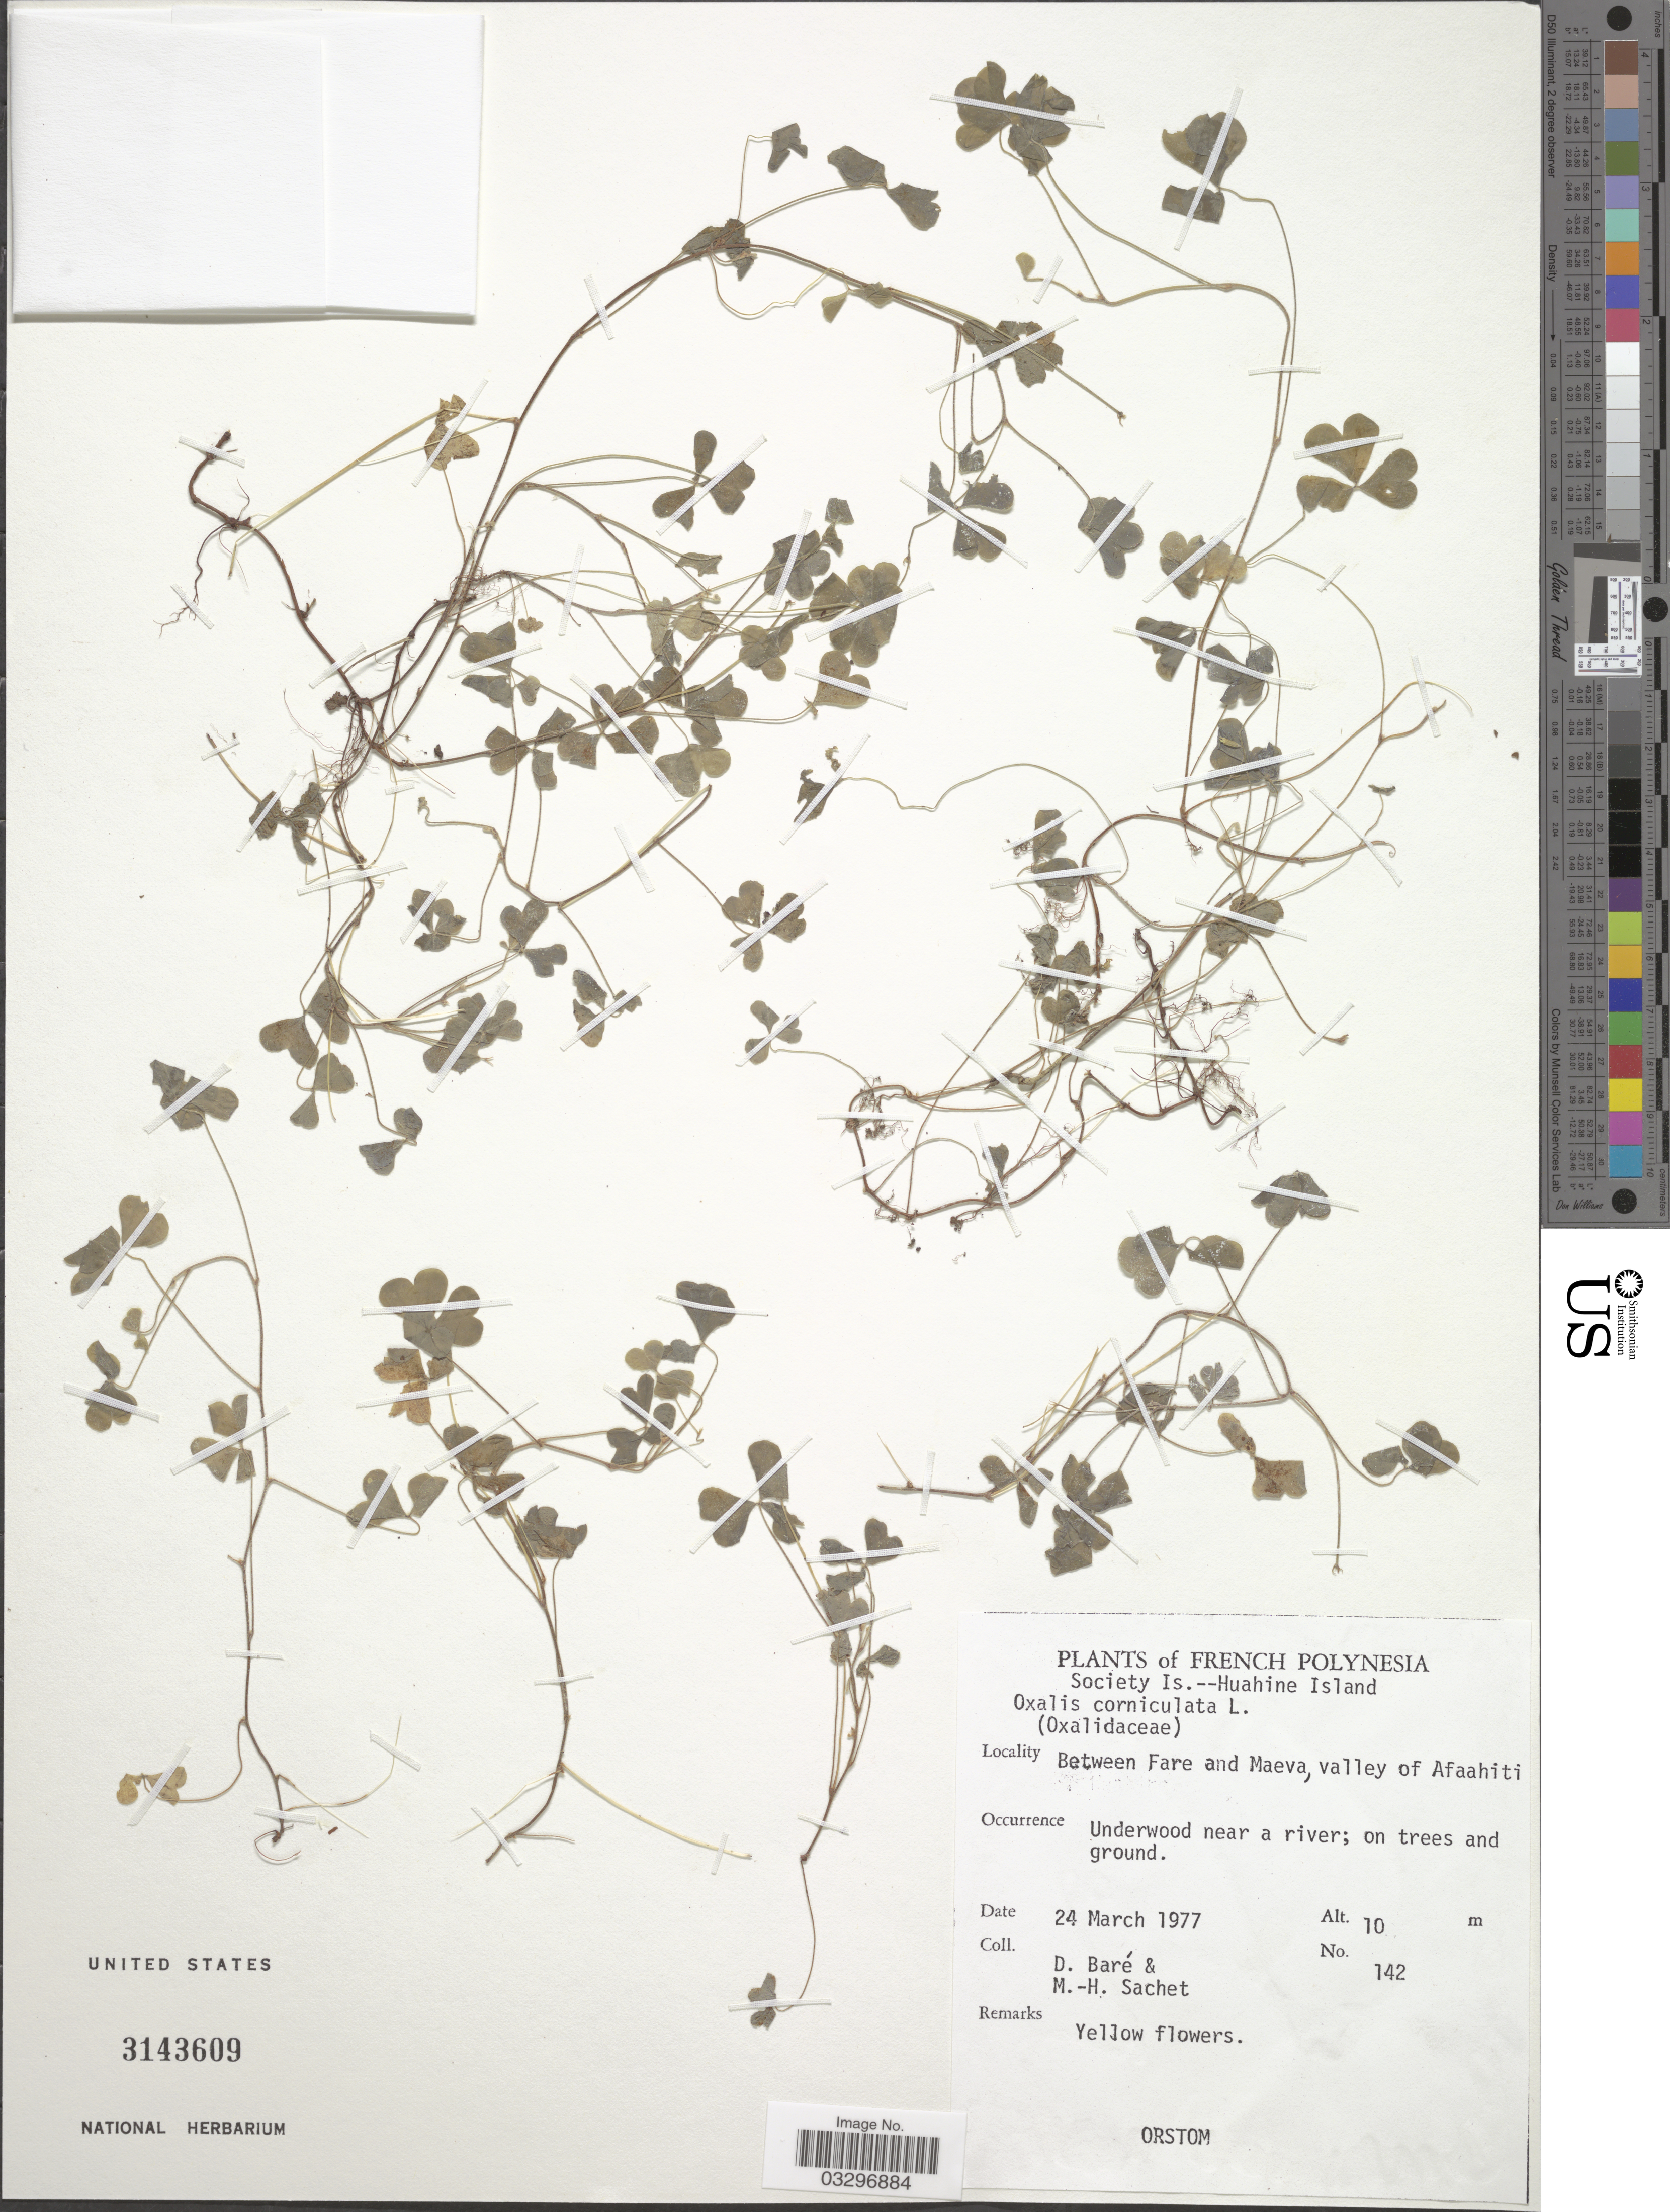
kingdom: Plantae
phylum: Tracheophyta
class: Magnoliopsida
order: Oxalidales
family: Oxalidaceae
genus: Oxalis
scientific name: Oxalis corniculata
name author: L.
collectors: D. Baré & M.-H. Sachet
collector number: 142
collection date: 1977-03-24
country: French Polynesia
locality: Society Is. -- Huahine Islands. Between Fare and Maeva, valley of Afaahiti.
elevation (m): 10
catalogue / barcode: US 3143609